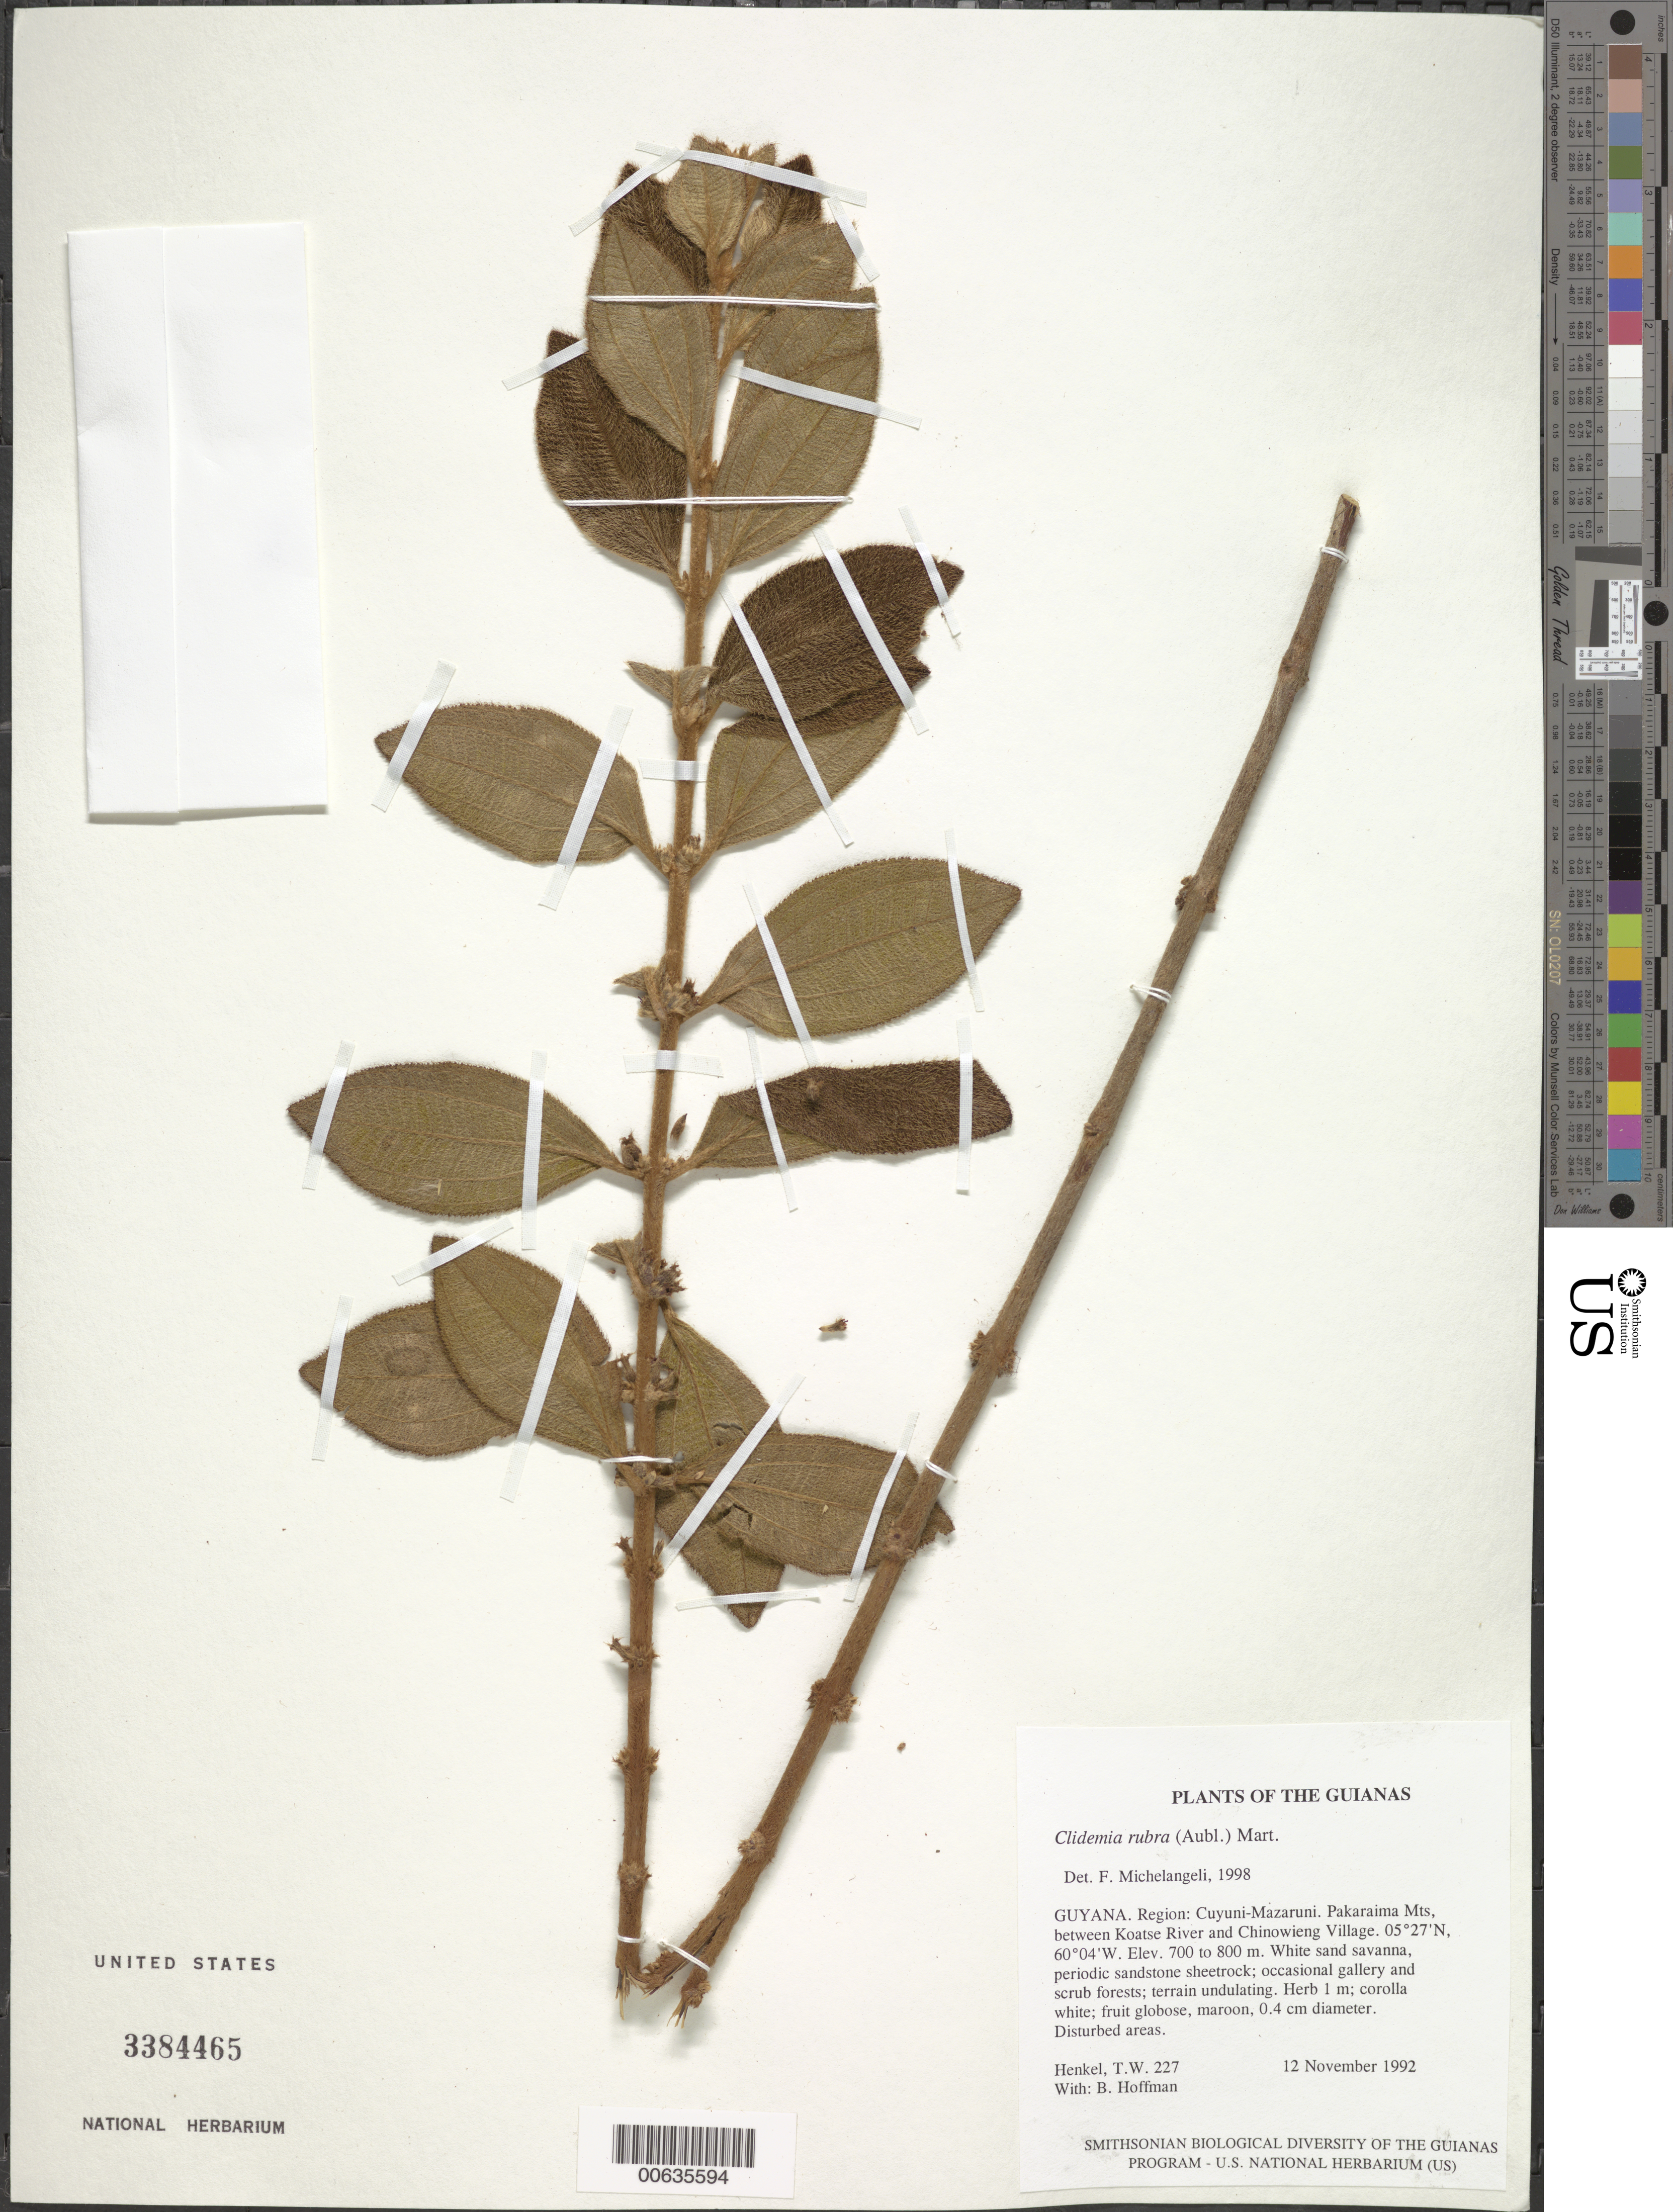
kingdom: Plantae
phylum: Tracheophyta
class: Magnoliopsida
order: Myrtales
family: Melastomataceae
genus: Clidemia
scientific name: Clidemia rubra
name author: (Aubl.) Mart.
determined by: Michelangeli, F. A.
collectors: T. Henkel & B. Hoffman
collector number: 227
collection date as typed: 12 November 1992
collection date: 1992-11-12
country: Guyana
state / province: Cuyuni-Mazaruni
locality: Pakaraima Mts, between Koatse River and Chinowieng Village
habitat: White sand savanna, periodic sandstone sheetrock; occasional gallery and scrub forests; terrain undulating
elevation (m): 700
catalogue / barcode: US 3384465